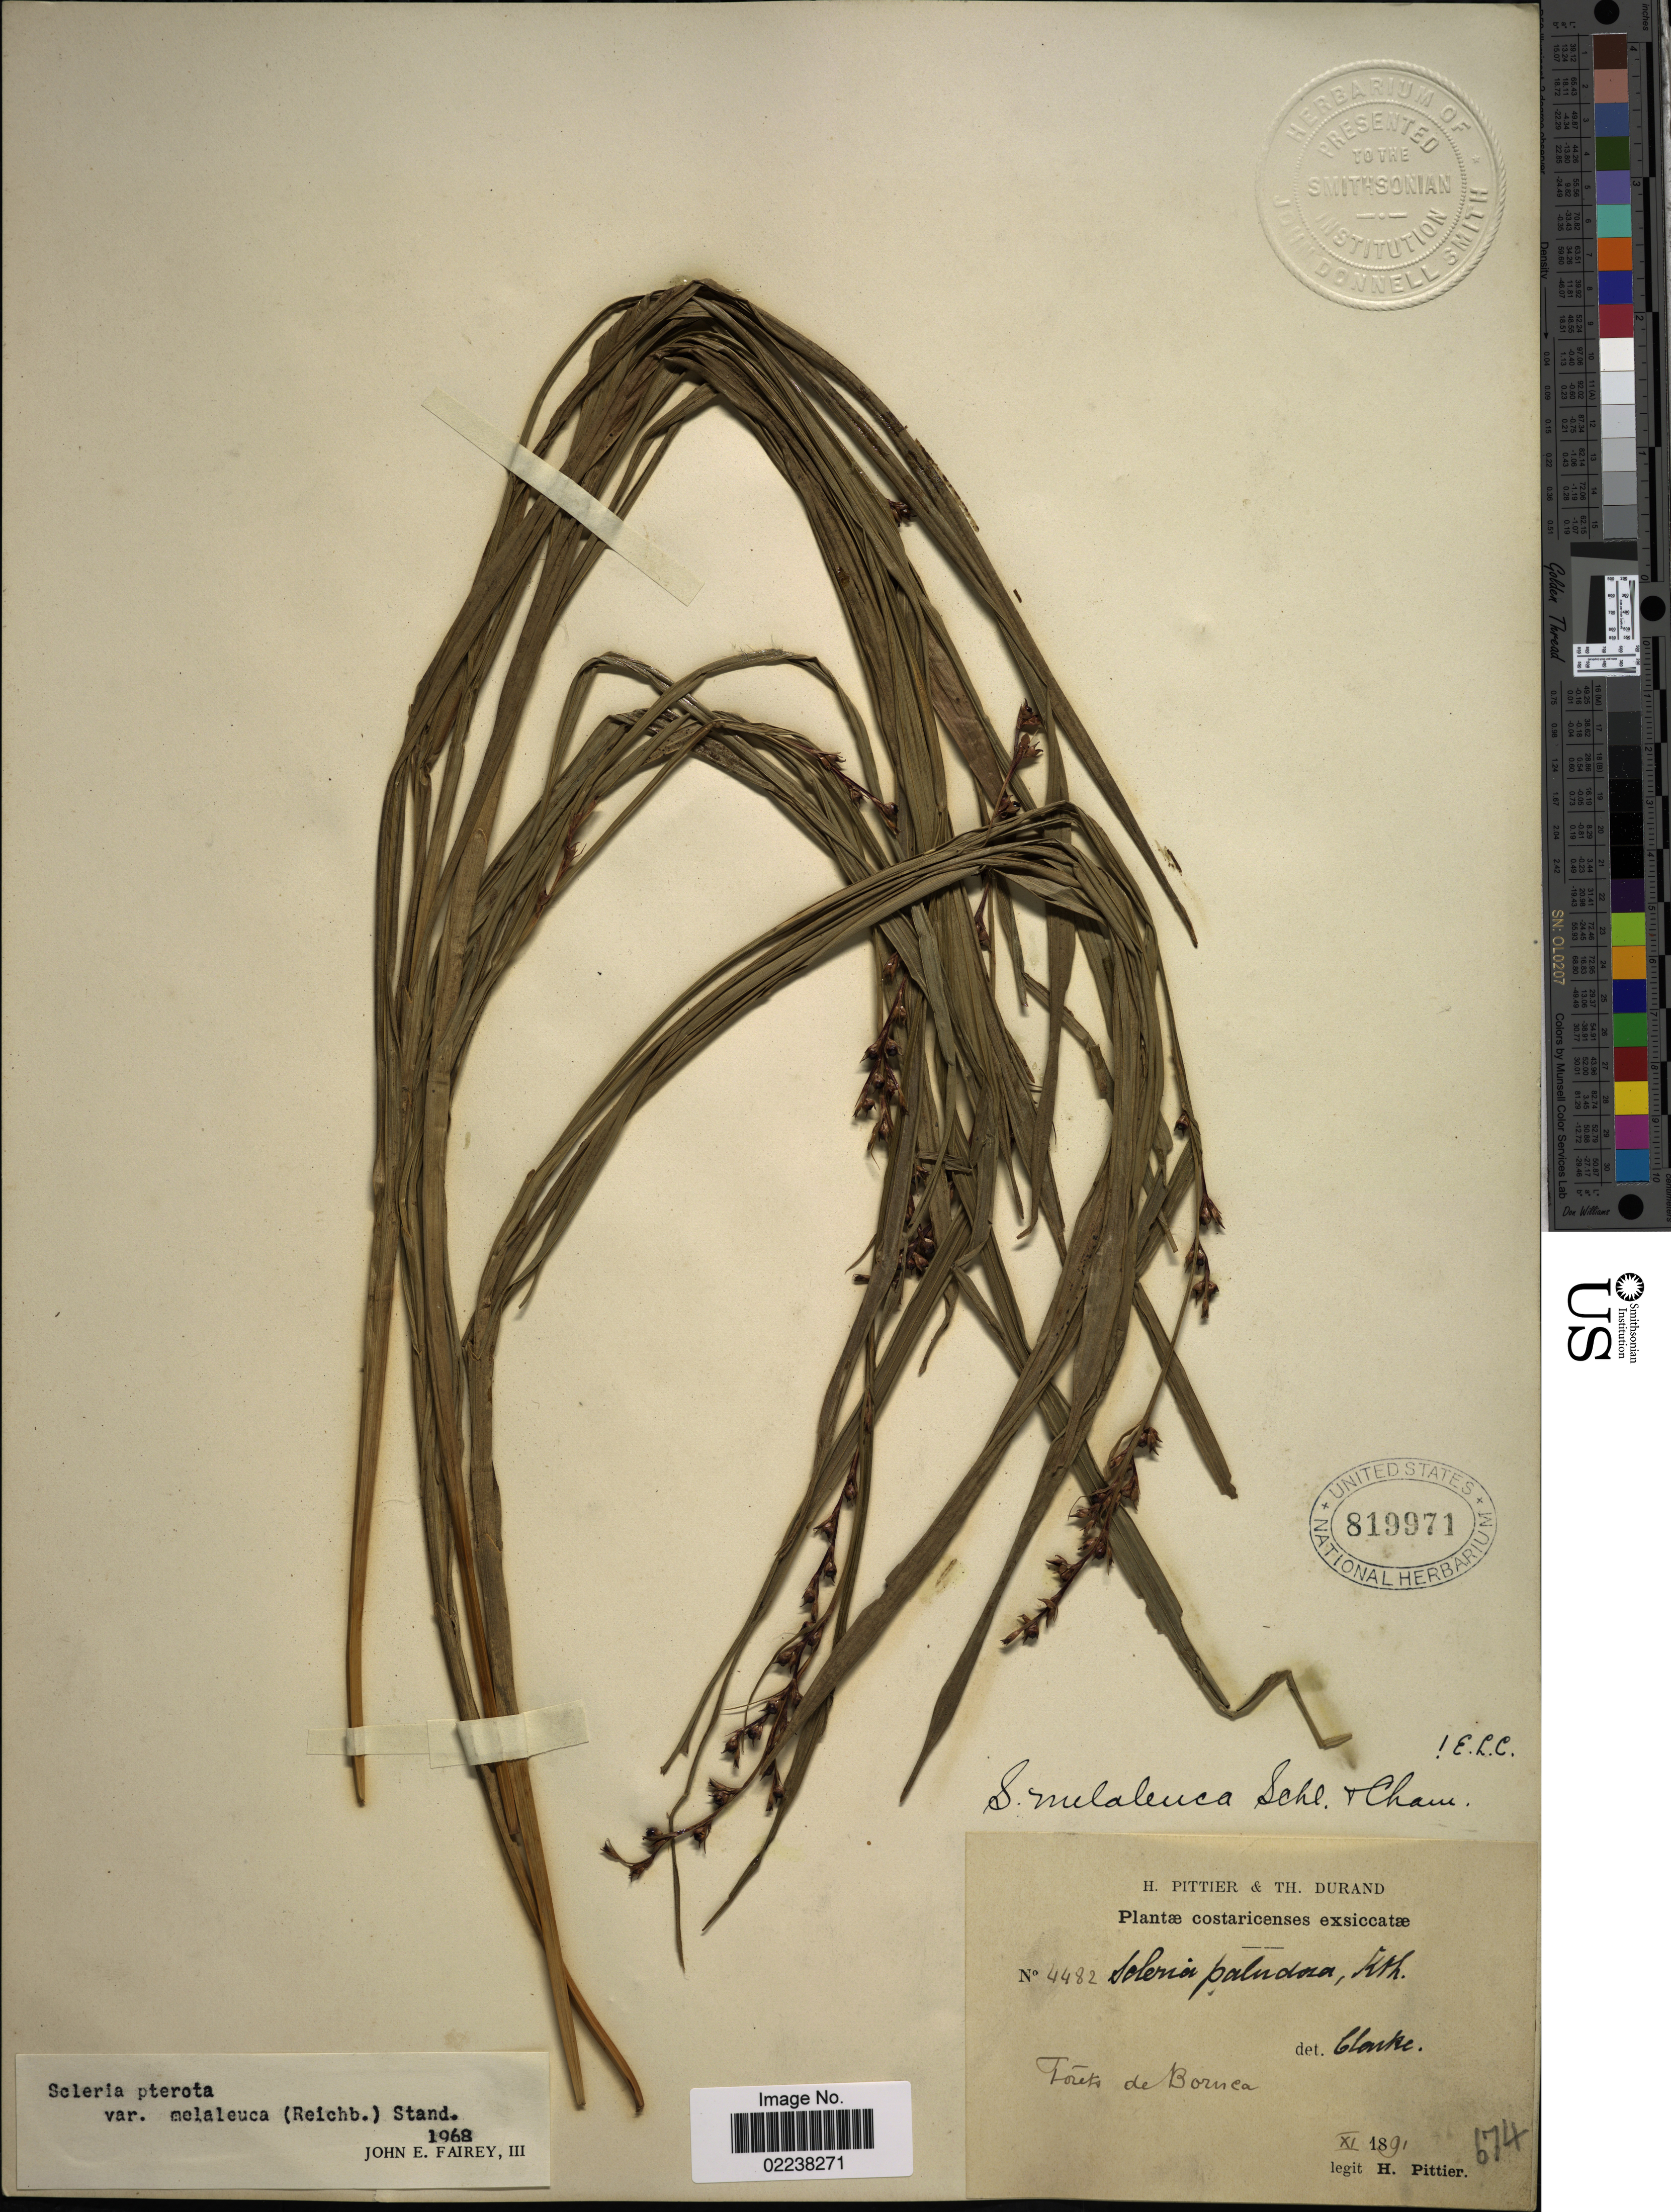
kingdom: Plantae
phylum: Tracheophyta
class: Liliopsida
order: Poales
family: Cyperaceae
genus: Scleria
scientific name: Scleria gaertneri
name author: Raddi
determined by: Strong, Mark T., (BOT), Smithsonian Institution - National Museum of Natural History (UNITED STATES)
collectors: H. F. Pittier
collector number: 4482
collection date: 1891-11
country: Costa Rica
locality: Forets de Bornea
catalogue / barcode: US 819971